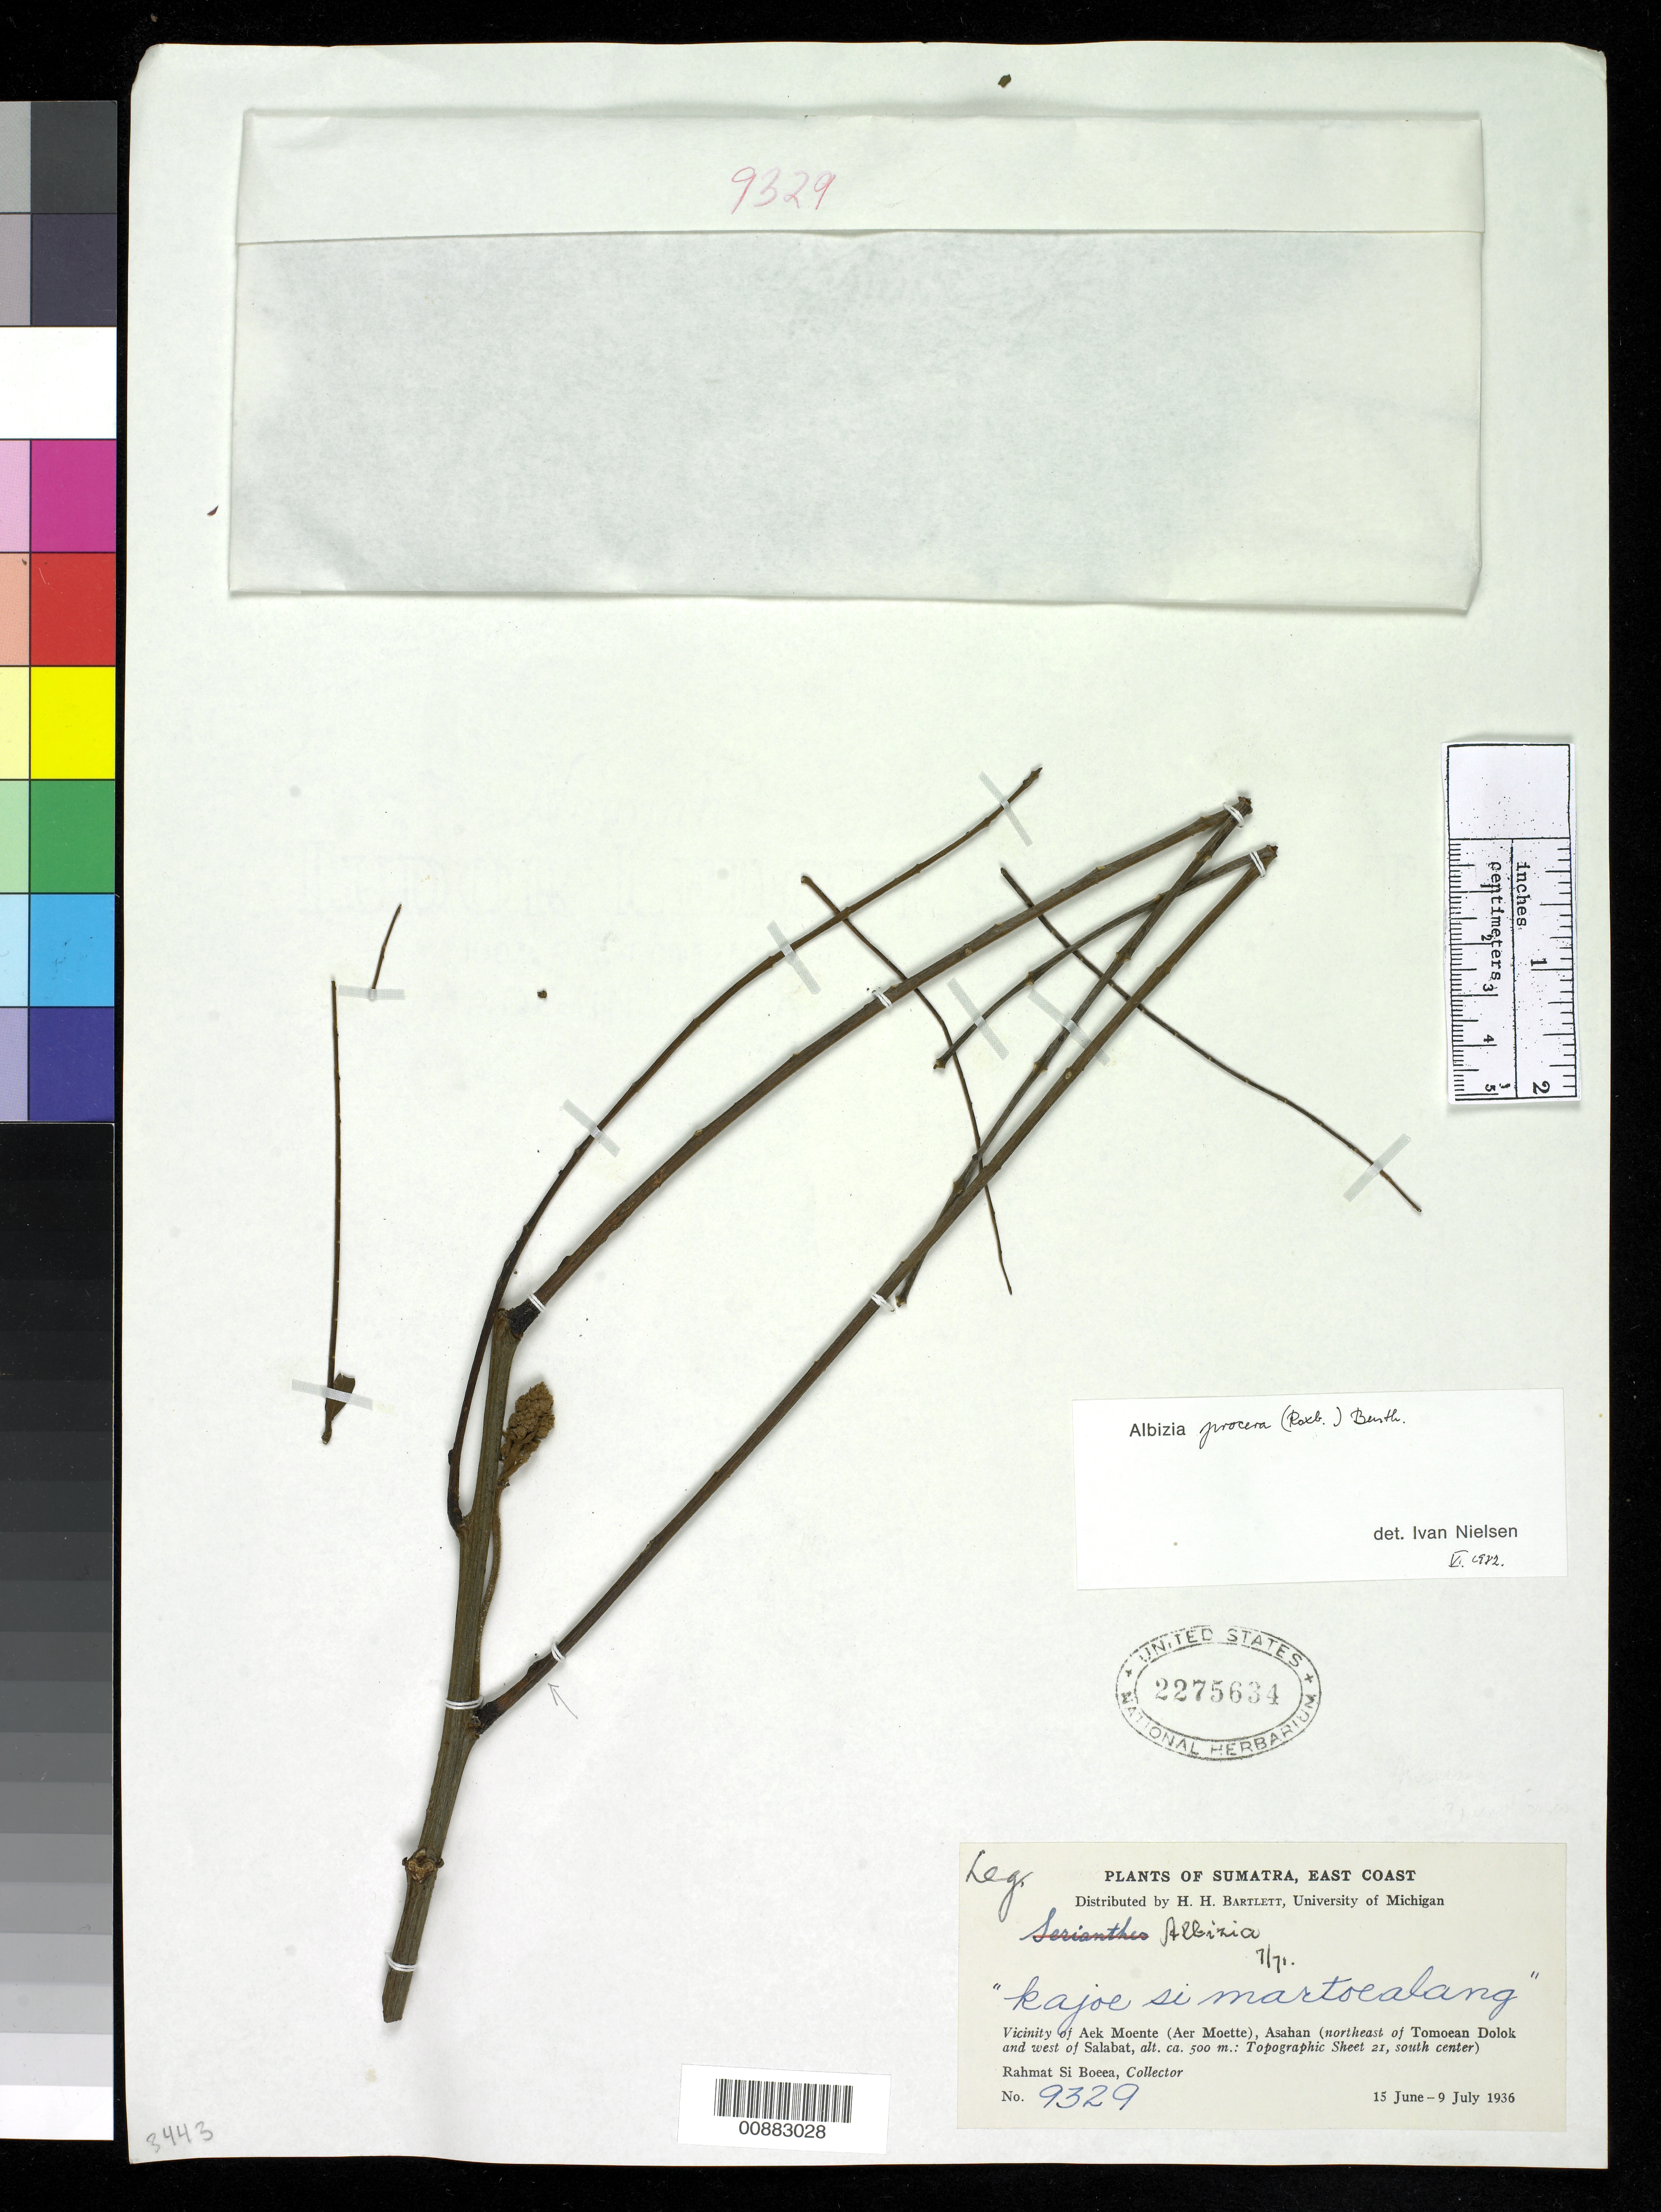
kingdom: Plantae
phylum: Tracheophyta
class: Magnoliopsida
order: Fabales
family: Fabaceae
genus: Albizia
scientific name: Albizia procera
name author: (Roxb.) Benth.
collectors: Rahmat Si Boeea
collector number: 9329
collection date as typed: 15 Jun 1936 to 09 Jul 1936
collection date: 1936-06-15/1936-07-09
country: Indonesia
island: Sumatra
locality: Asahan River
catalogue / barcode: US 2275634